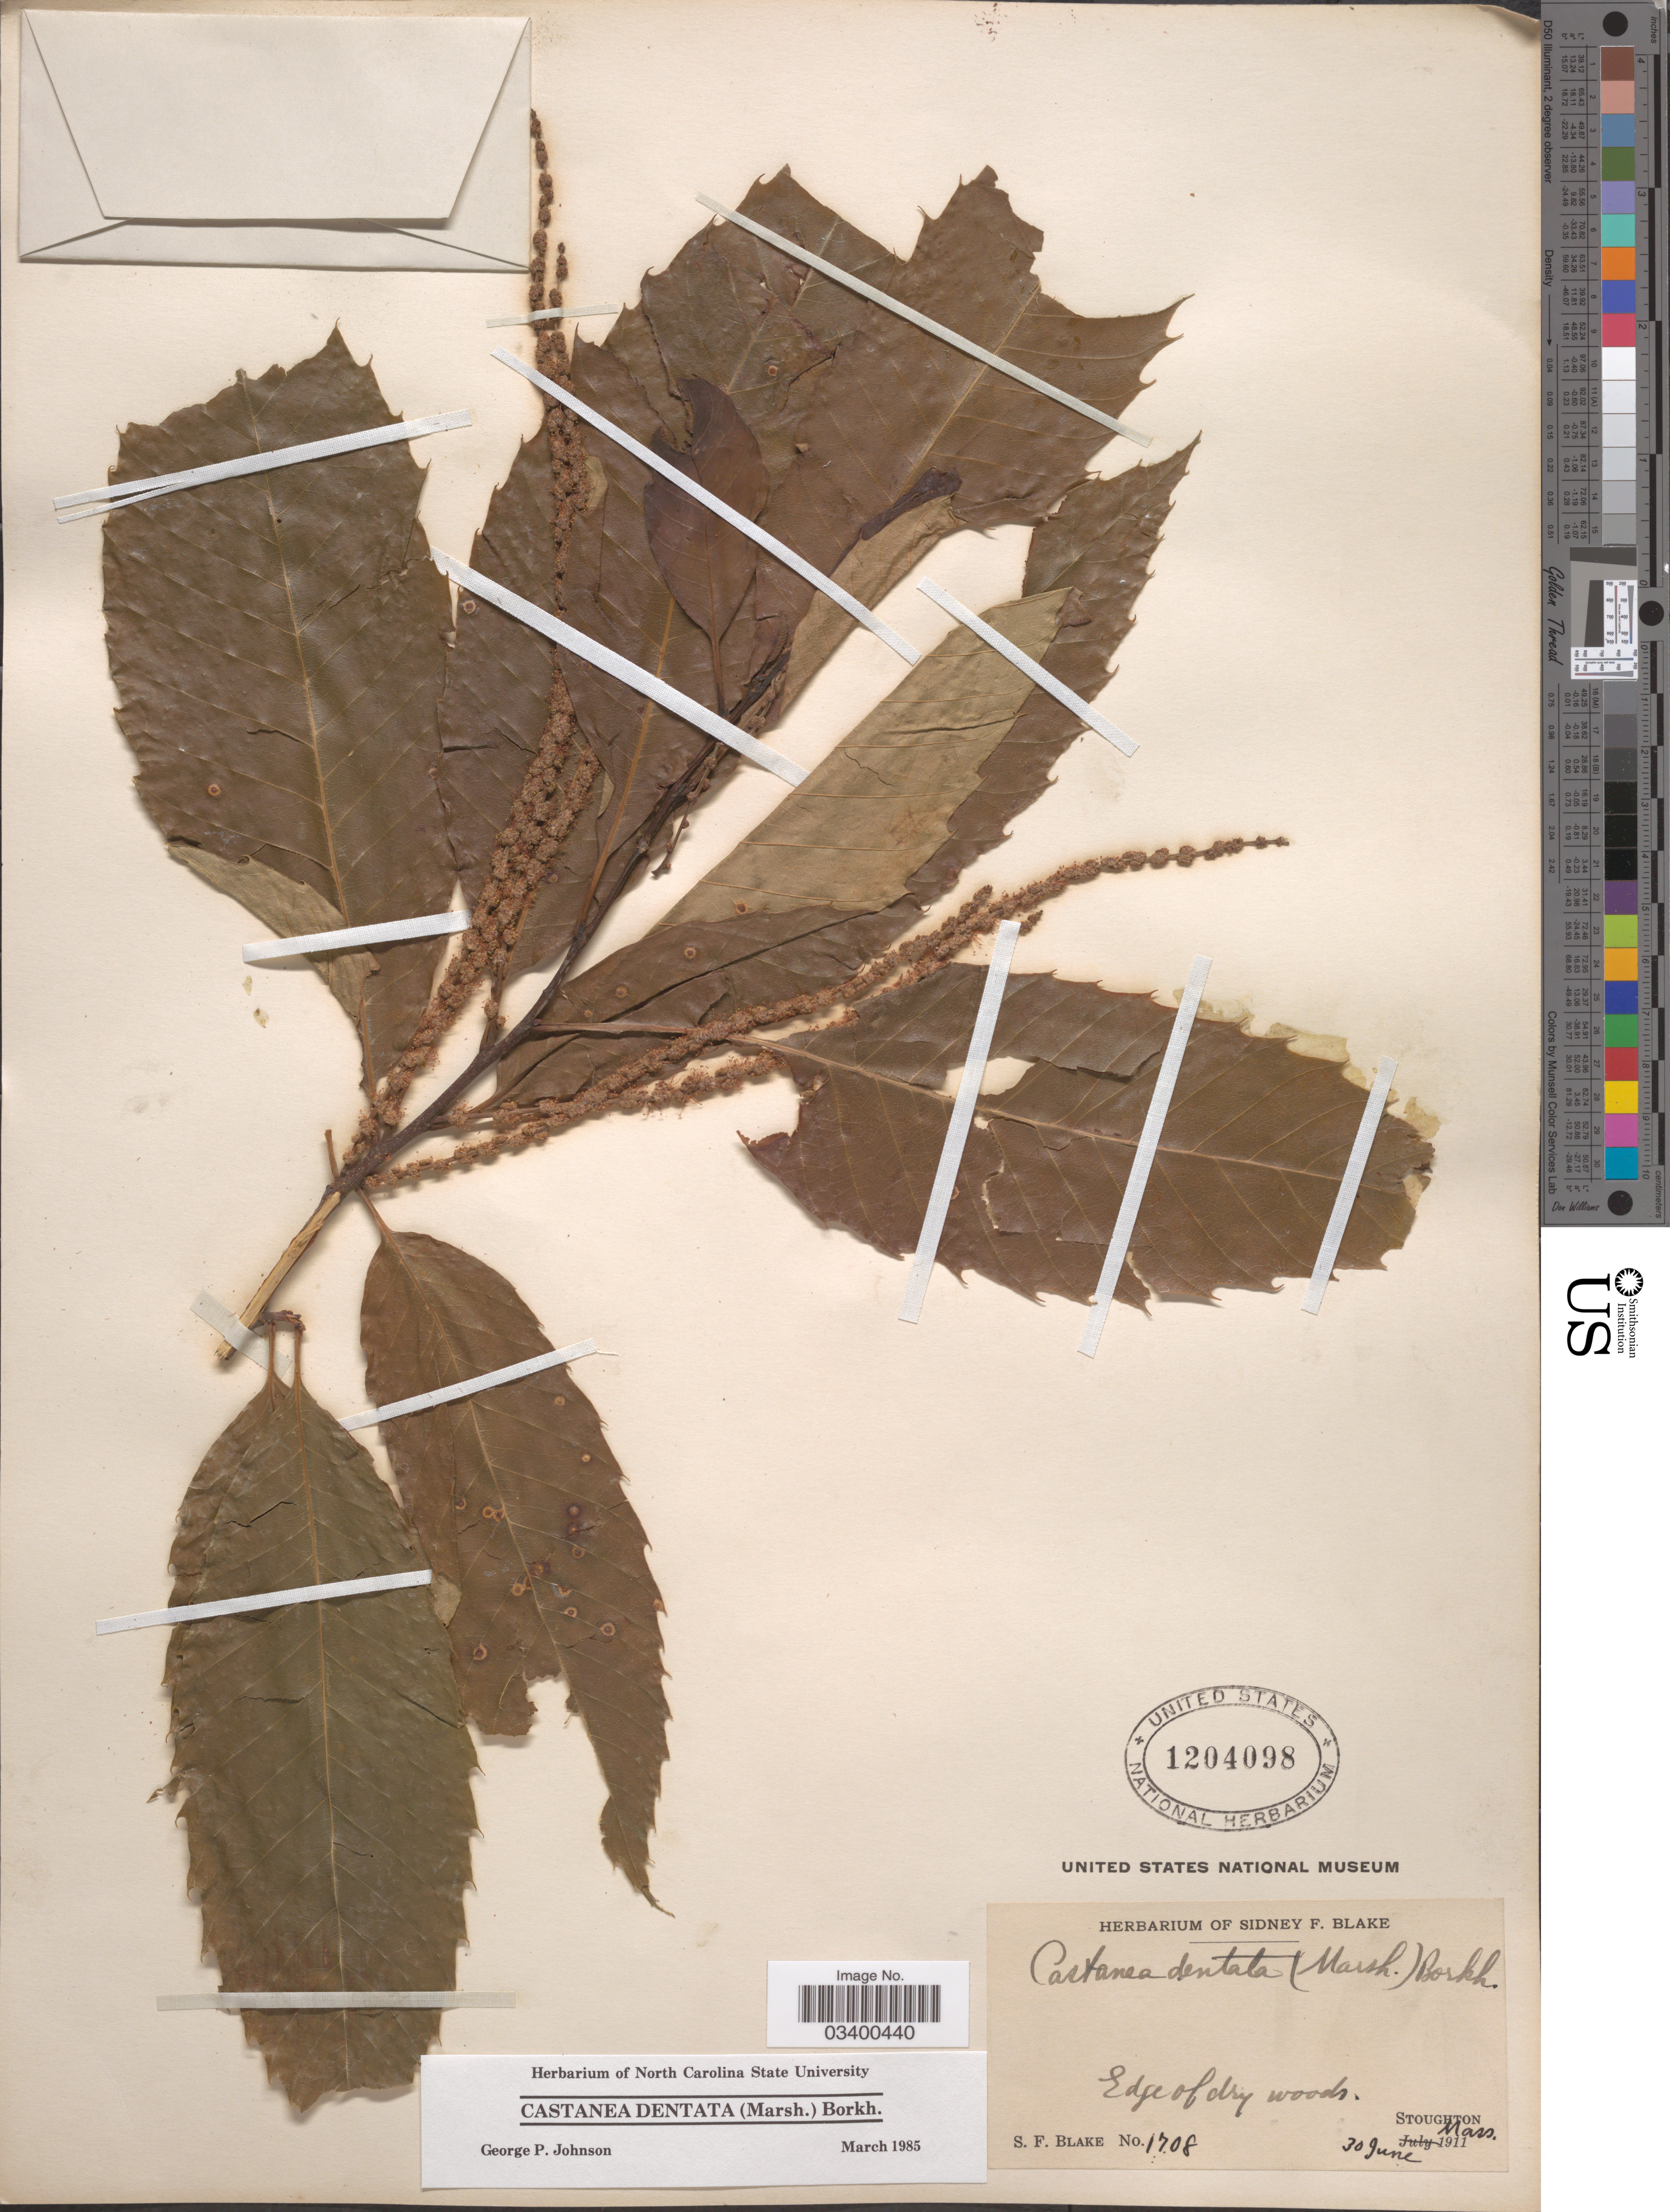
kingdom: Plantae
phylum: Tracheophyta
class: Magnoliopsida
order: Fagales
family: Fagaceae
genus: Castanea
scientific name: Castanea dentata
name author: (Marshall) Borkh.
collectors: S. Blake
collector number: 1708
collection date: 1911-06-30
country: United States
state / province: Massachusetts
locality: Stoughton.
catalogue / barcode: US 1204098